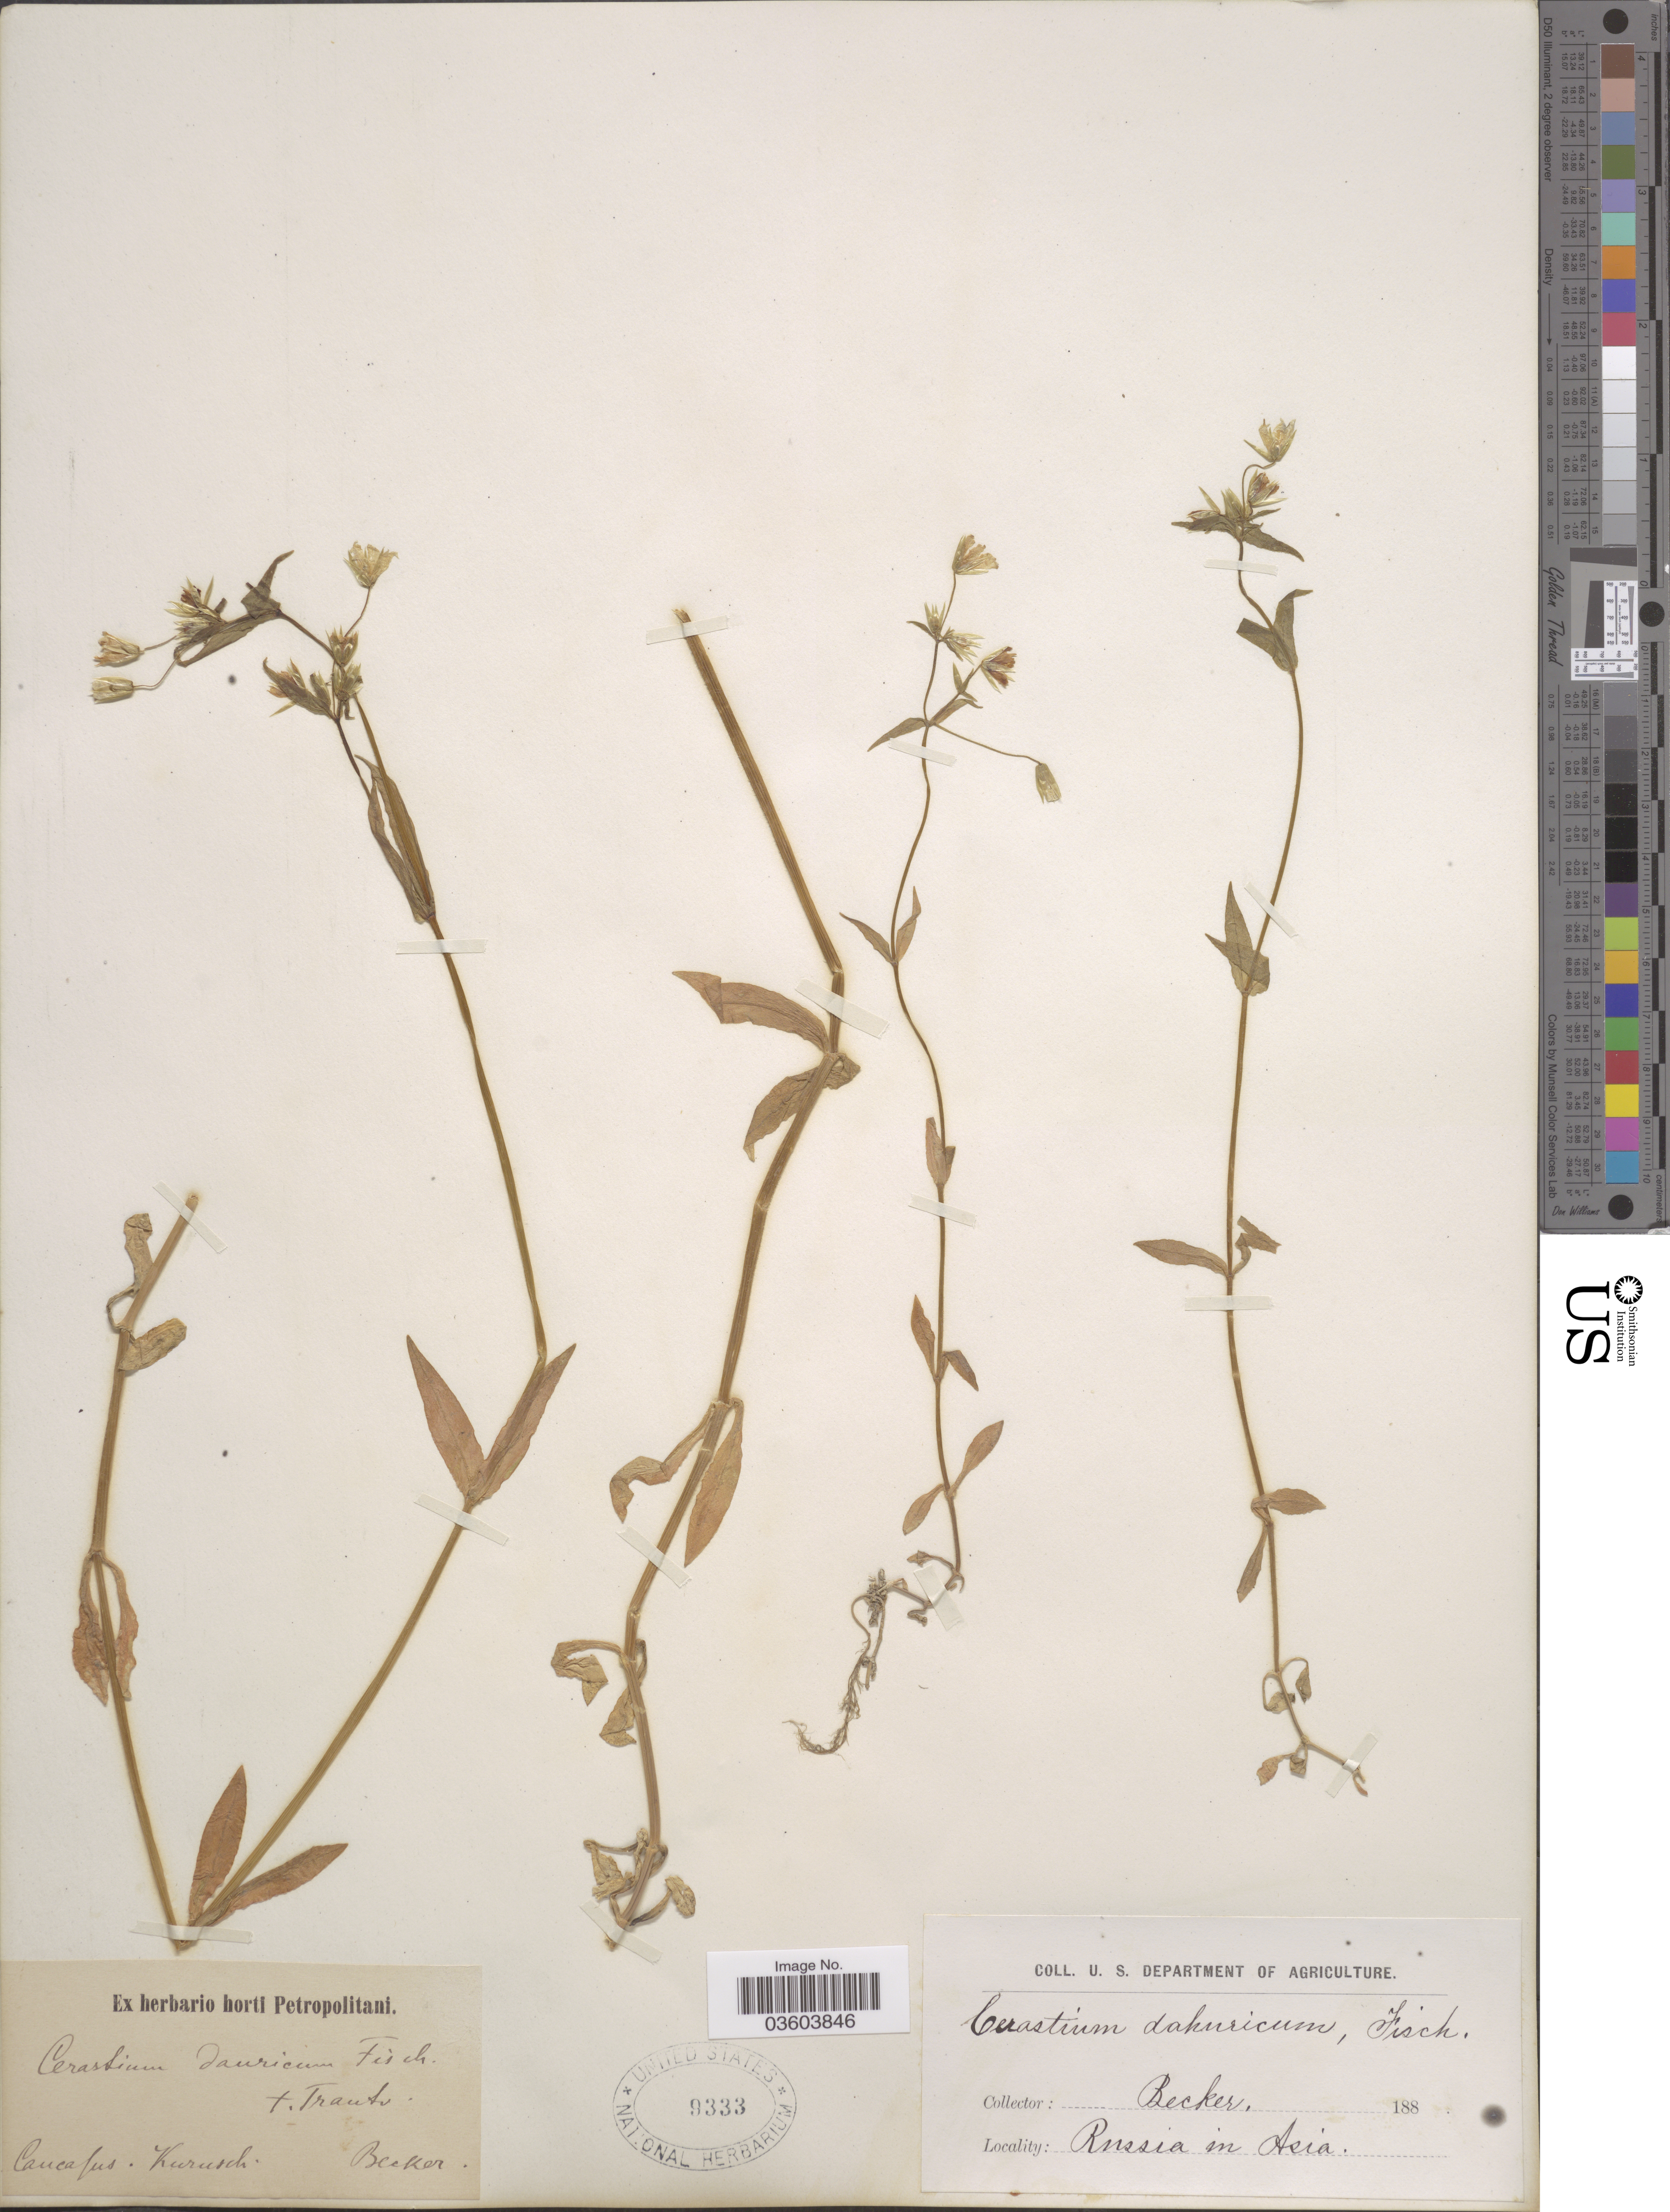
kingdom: Plantae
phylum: Tracheophyta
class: Magnoliopsida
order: Caryophyllales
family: Caryophyllaceae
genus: Cerastium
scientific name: Cerastium davuricum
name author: Fisch. ex Spreng.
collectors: -. Becker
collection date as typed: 188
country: Russian Federation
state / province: Dagestan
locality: Caucasus. Kurusch. Russia in Asia.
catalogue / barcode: US 9333